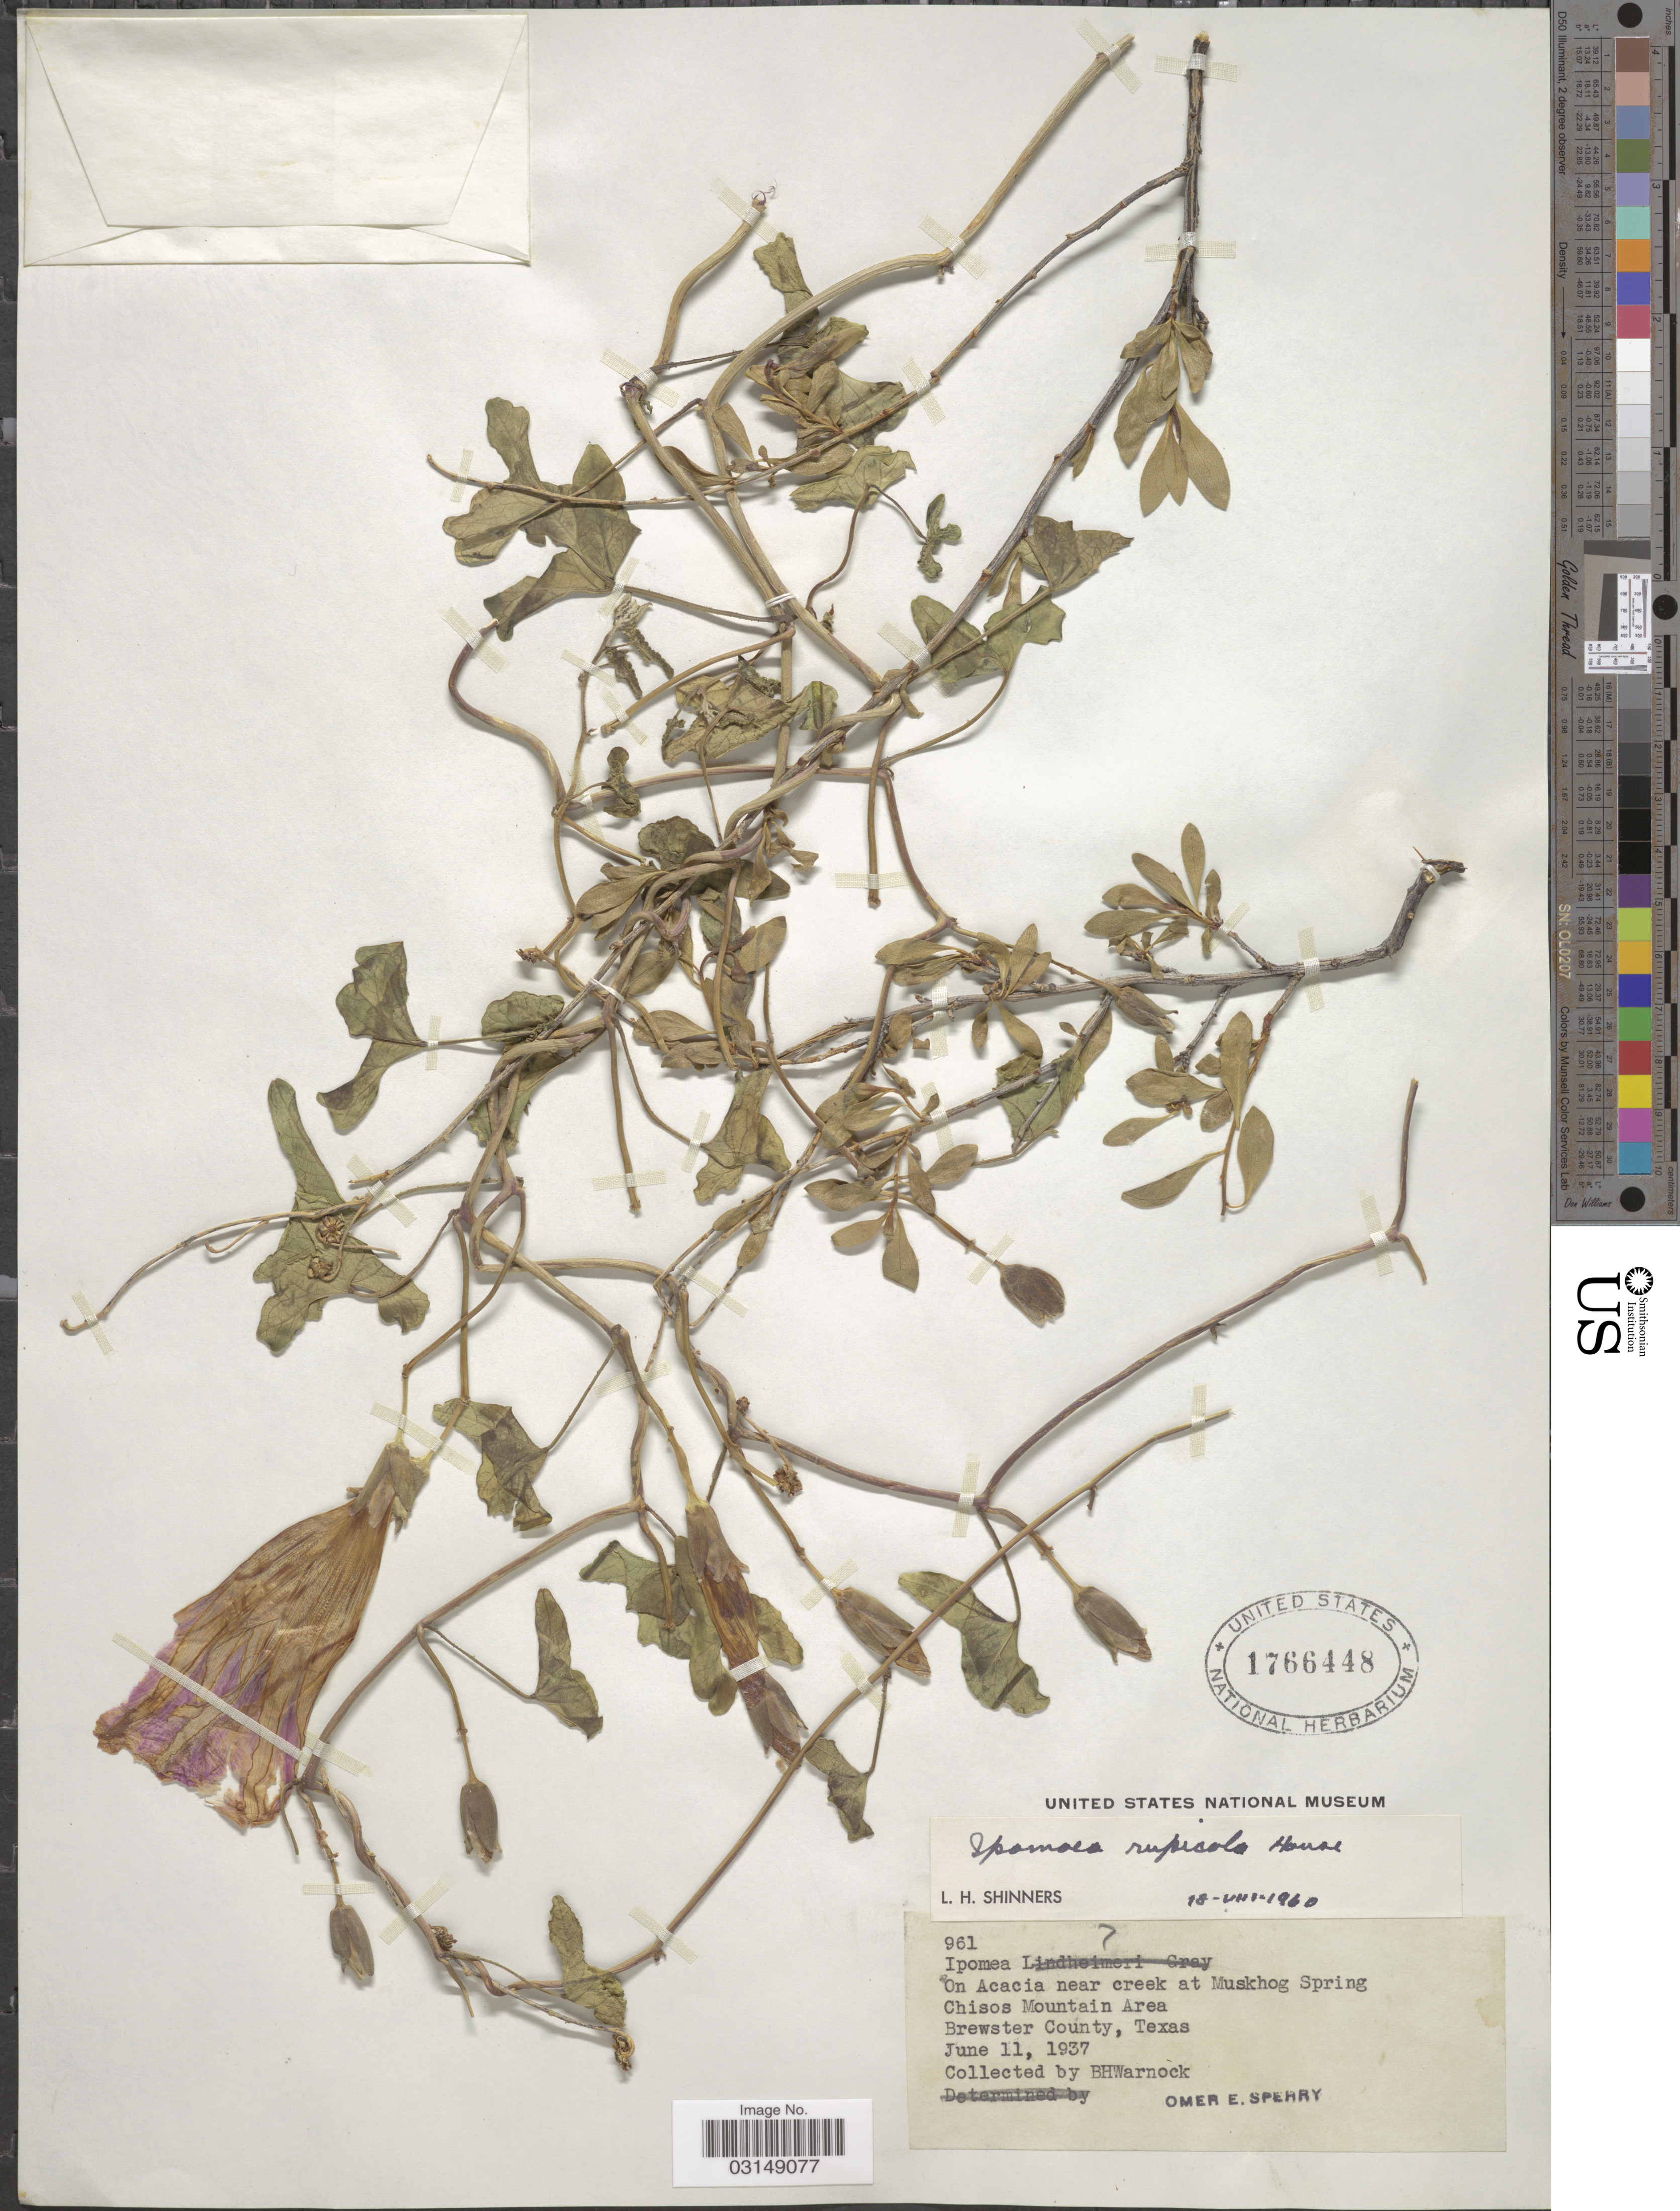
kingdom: Plantae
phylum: Tracheophyta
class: Magnoliopsida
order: Solanales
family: Convolvulaceae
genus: Ipomoea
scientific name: Ipomoea rupicola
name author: House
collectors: B. H. Warnock & O. E. Sperry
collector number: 961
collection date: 1937-06-11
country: United States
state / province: Texas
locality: On Acacia near creek at Muskhog Spring, Chisos Mountain Area, Brewster County.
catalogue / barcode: US 1766448